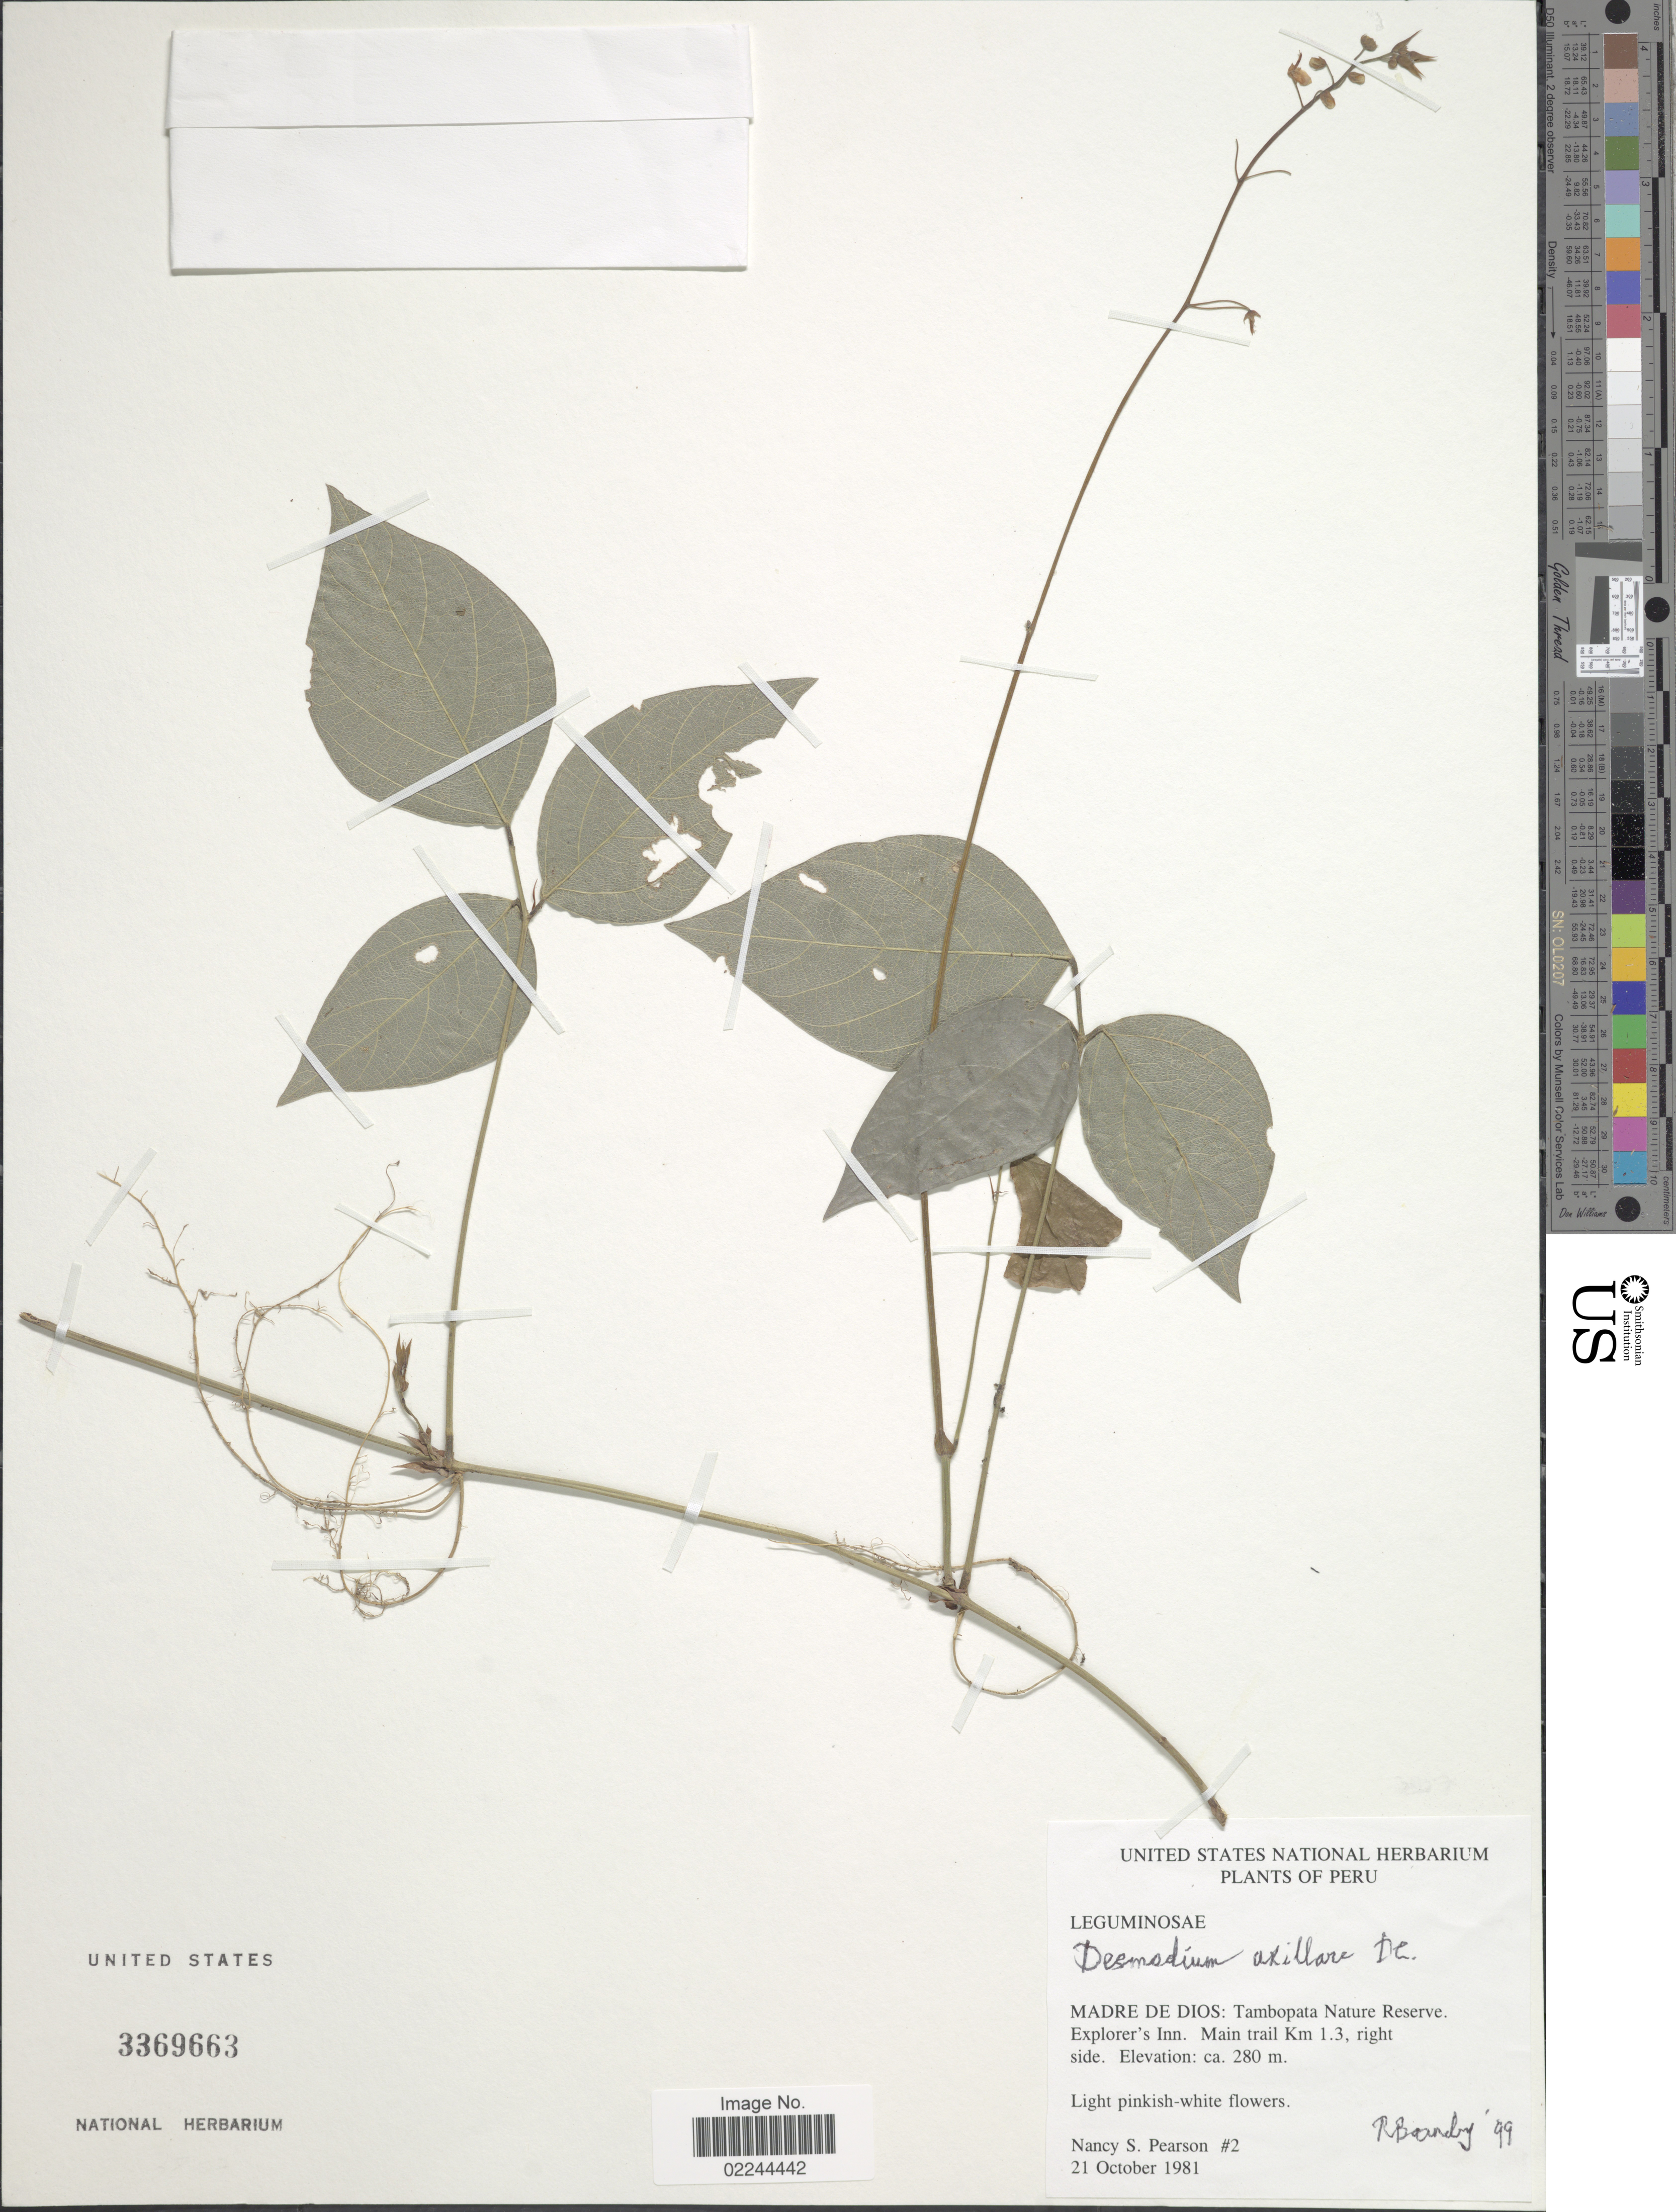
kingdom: Plantae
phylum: Tracheophyta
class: Magnoliopsida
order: Fabales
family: Fabaceae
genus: Desmodium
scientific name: Desmodium axillare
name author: (Sw.) DC.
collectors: N. S. Pearson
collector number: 2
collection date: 1981-10-21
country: Peru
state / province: Madre de Dios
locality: Madre de Dios: Tambopata Nature Reserve. Explorer's Inn. Main trail Km 1.3, right side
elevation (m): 280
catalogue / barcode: US 3369663